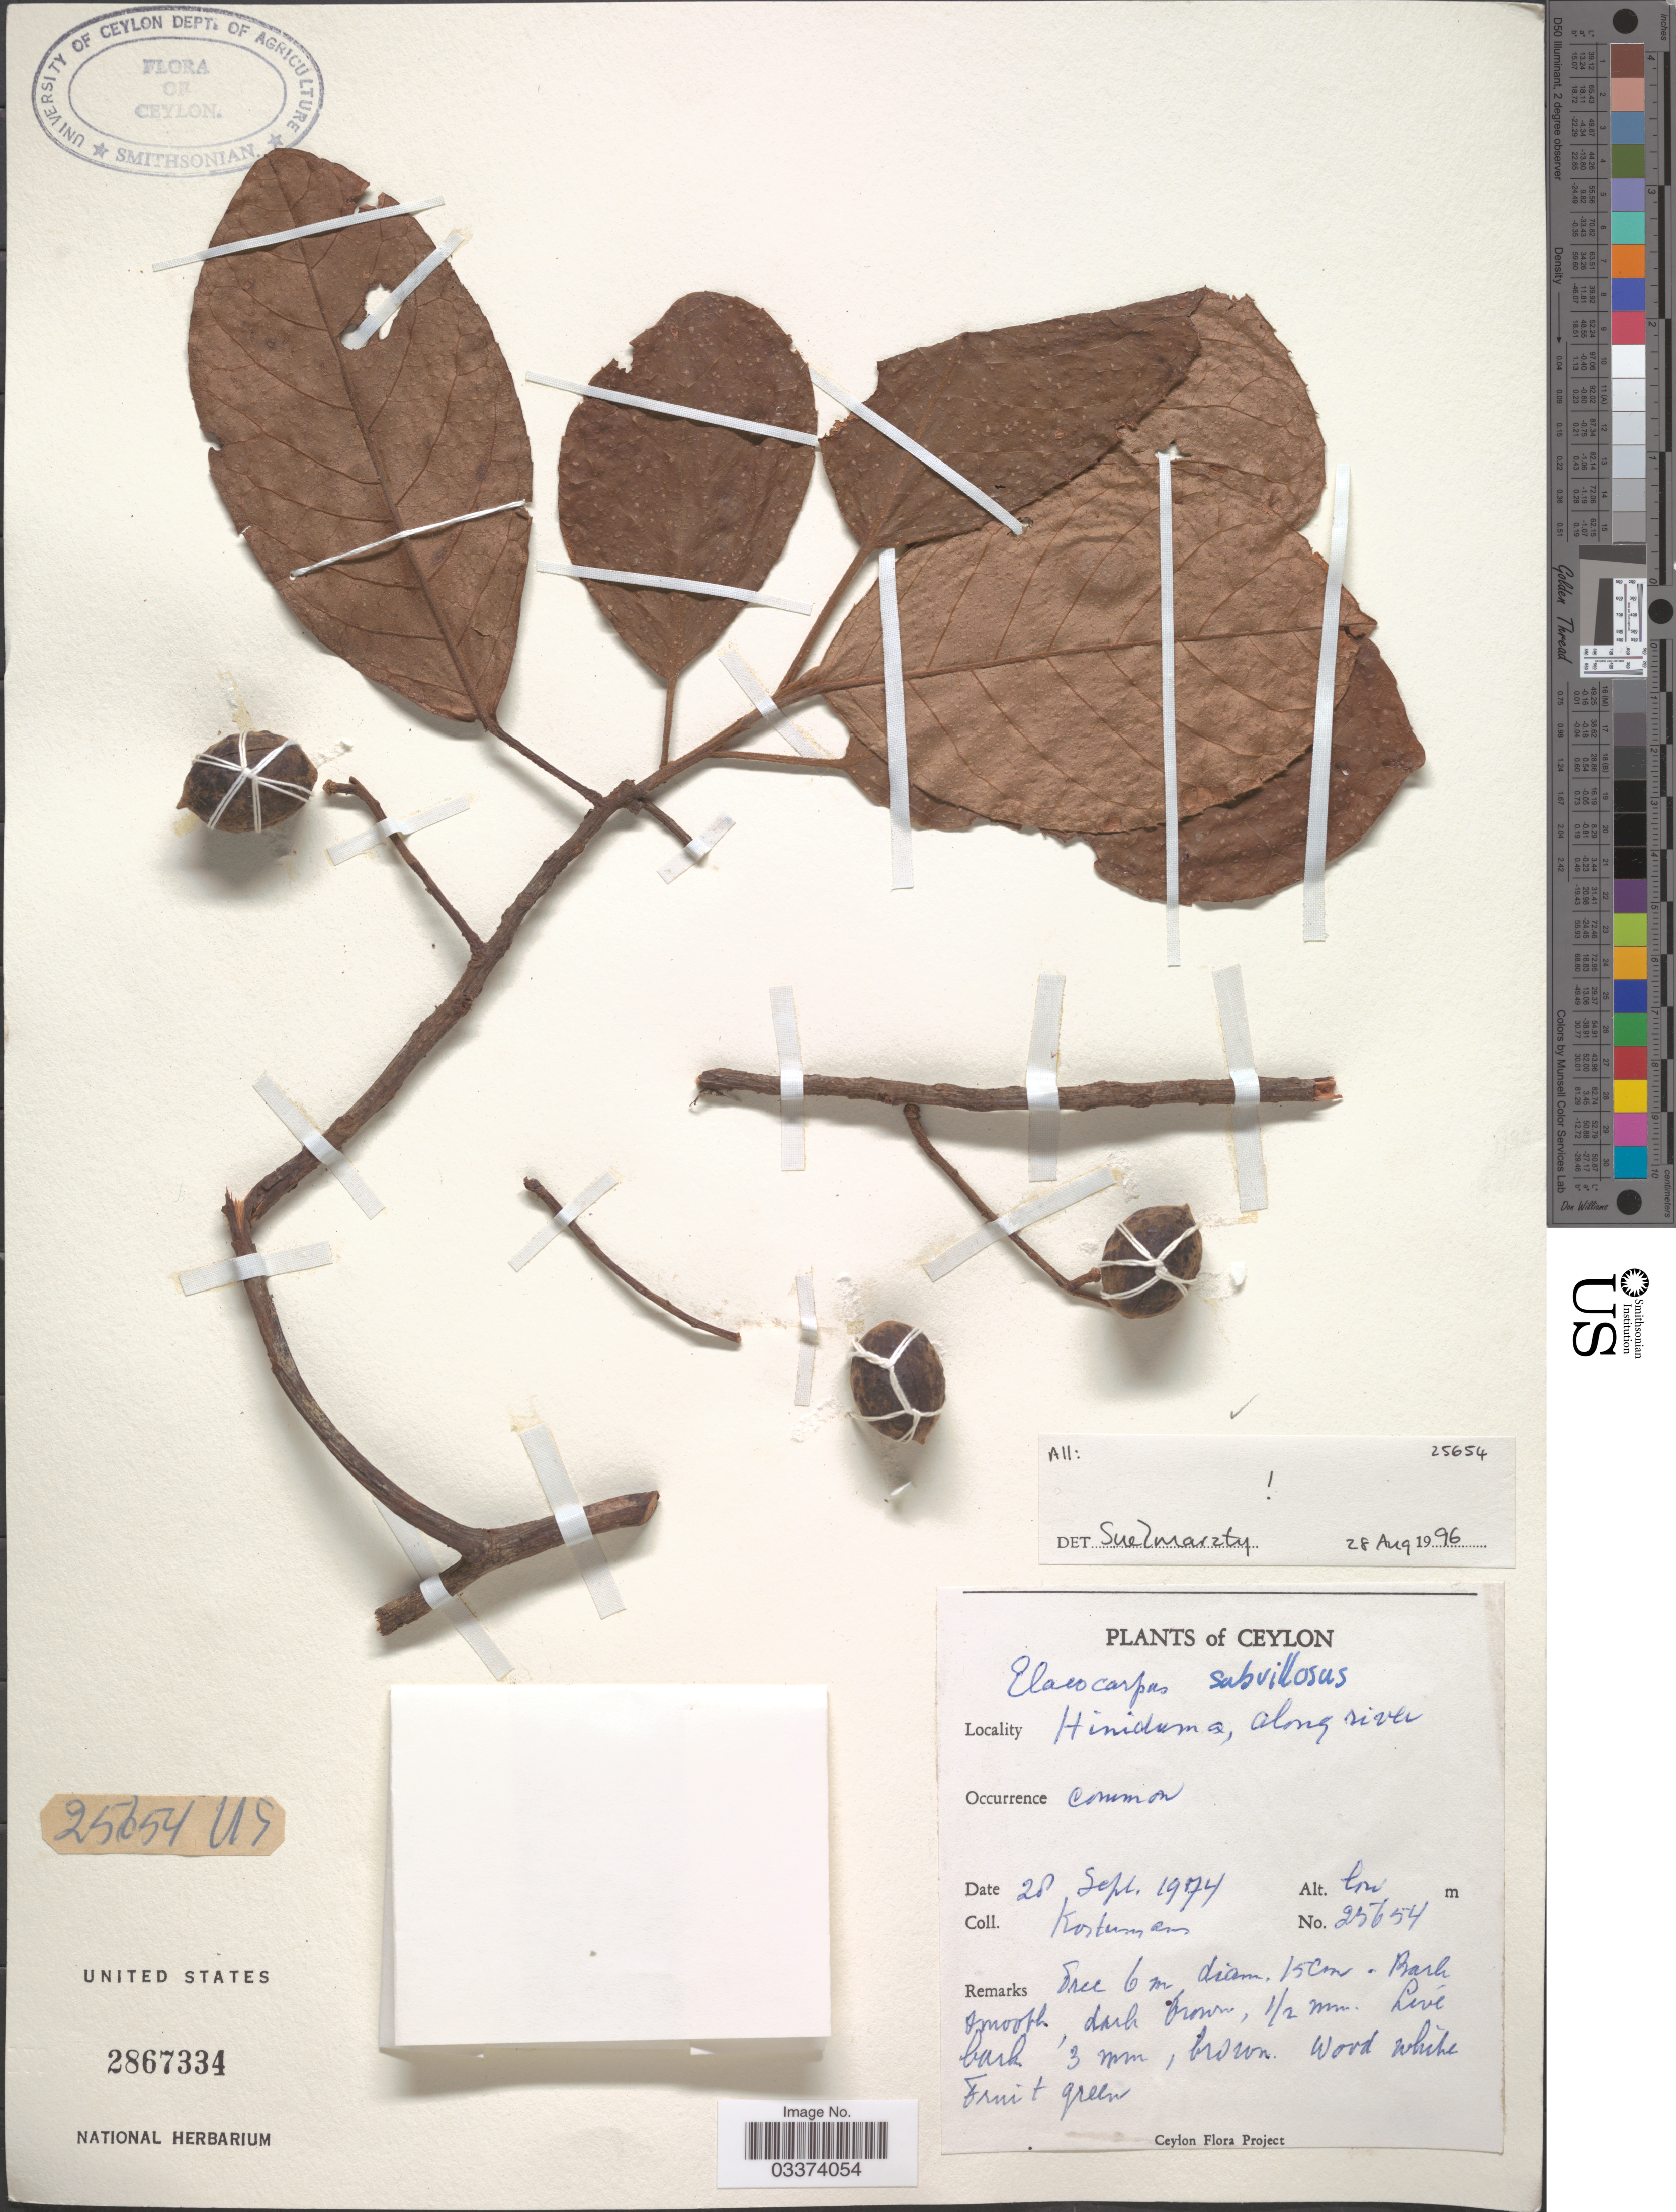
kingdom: Plantae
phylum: Tracheophyta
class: Magnoliopsida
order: Oxalidales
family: Elaeocarpaceae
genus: Elaeocarpus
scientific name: Elaeocarpus subvillosus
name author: Arn.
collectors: Kostermans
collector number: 25654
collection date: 1974-09-28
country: Sri Lanka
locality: Ceylon. Hiniduma, along river.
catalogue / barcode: US 2867334